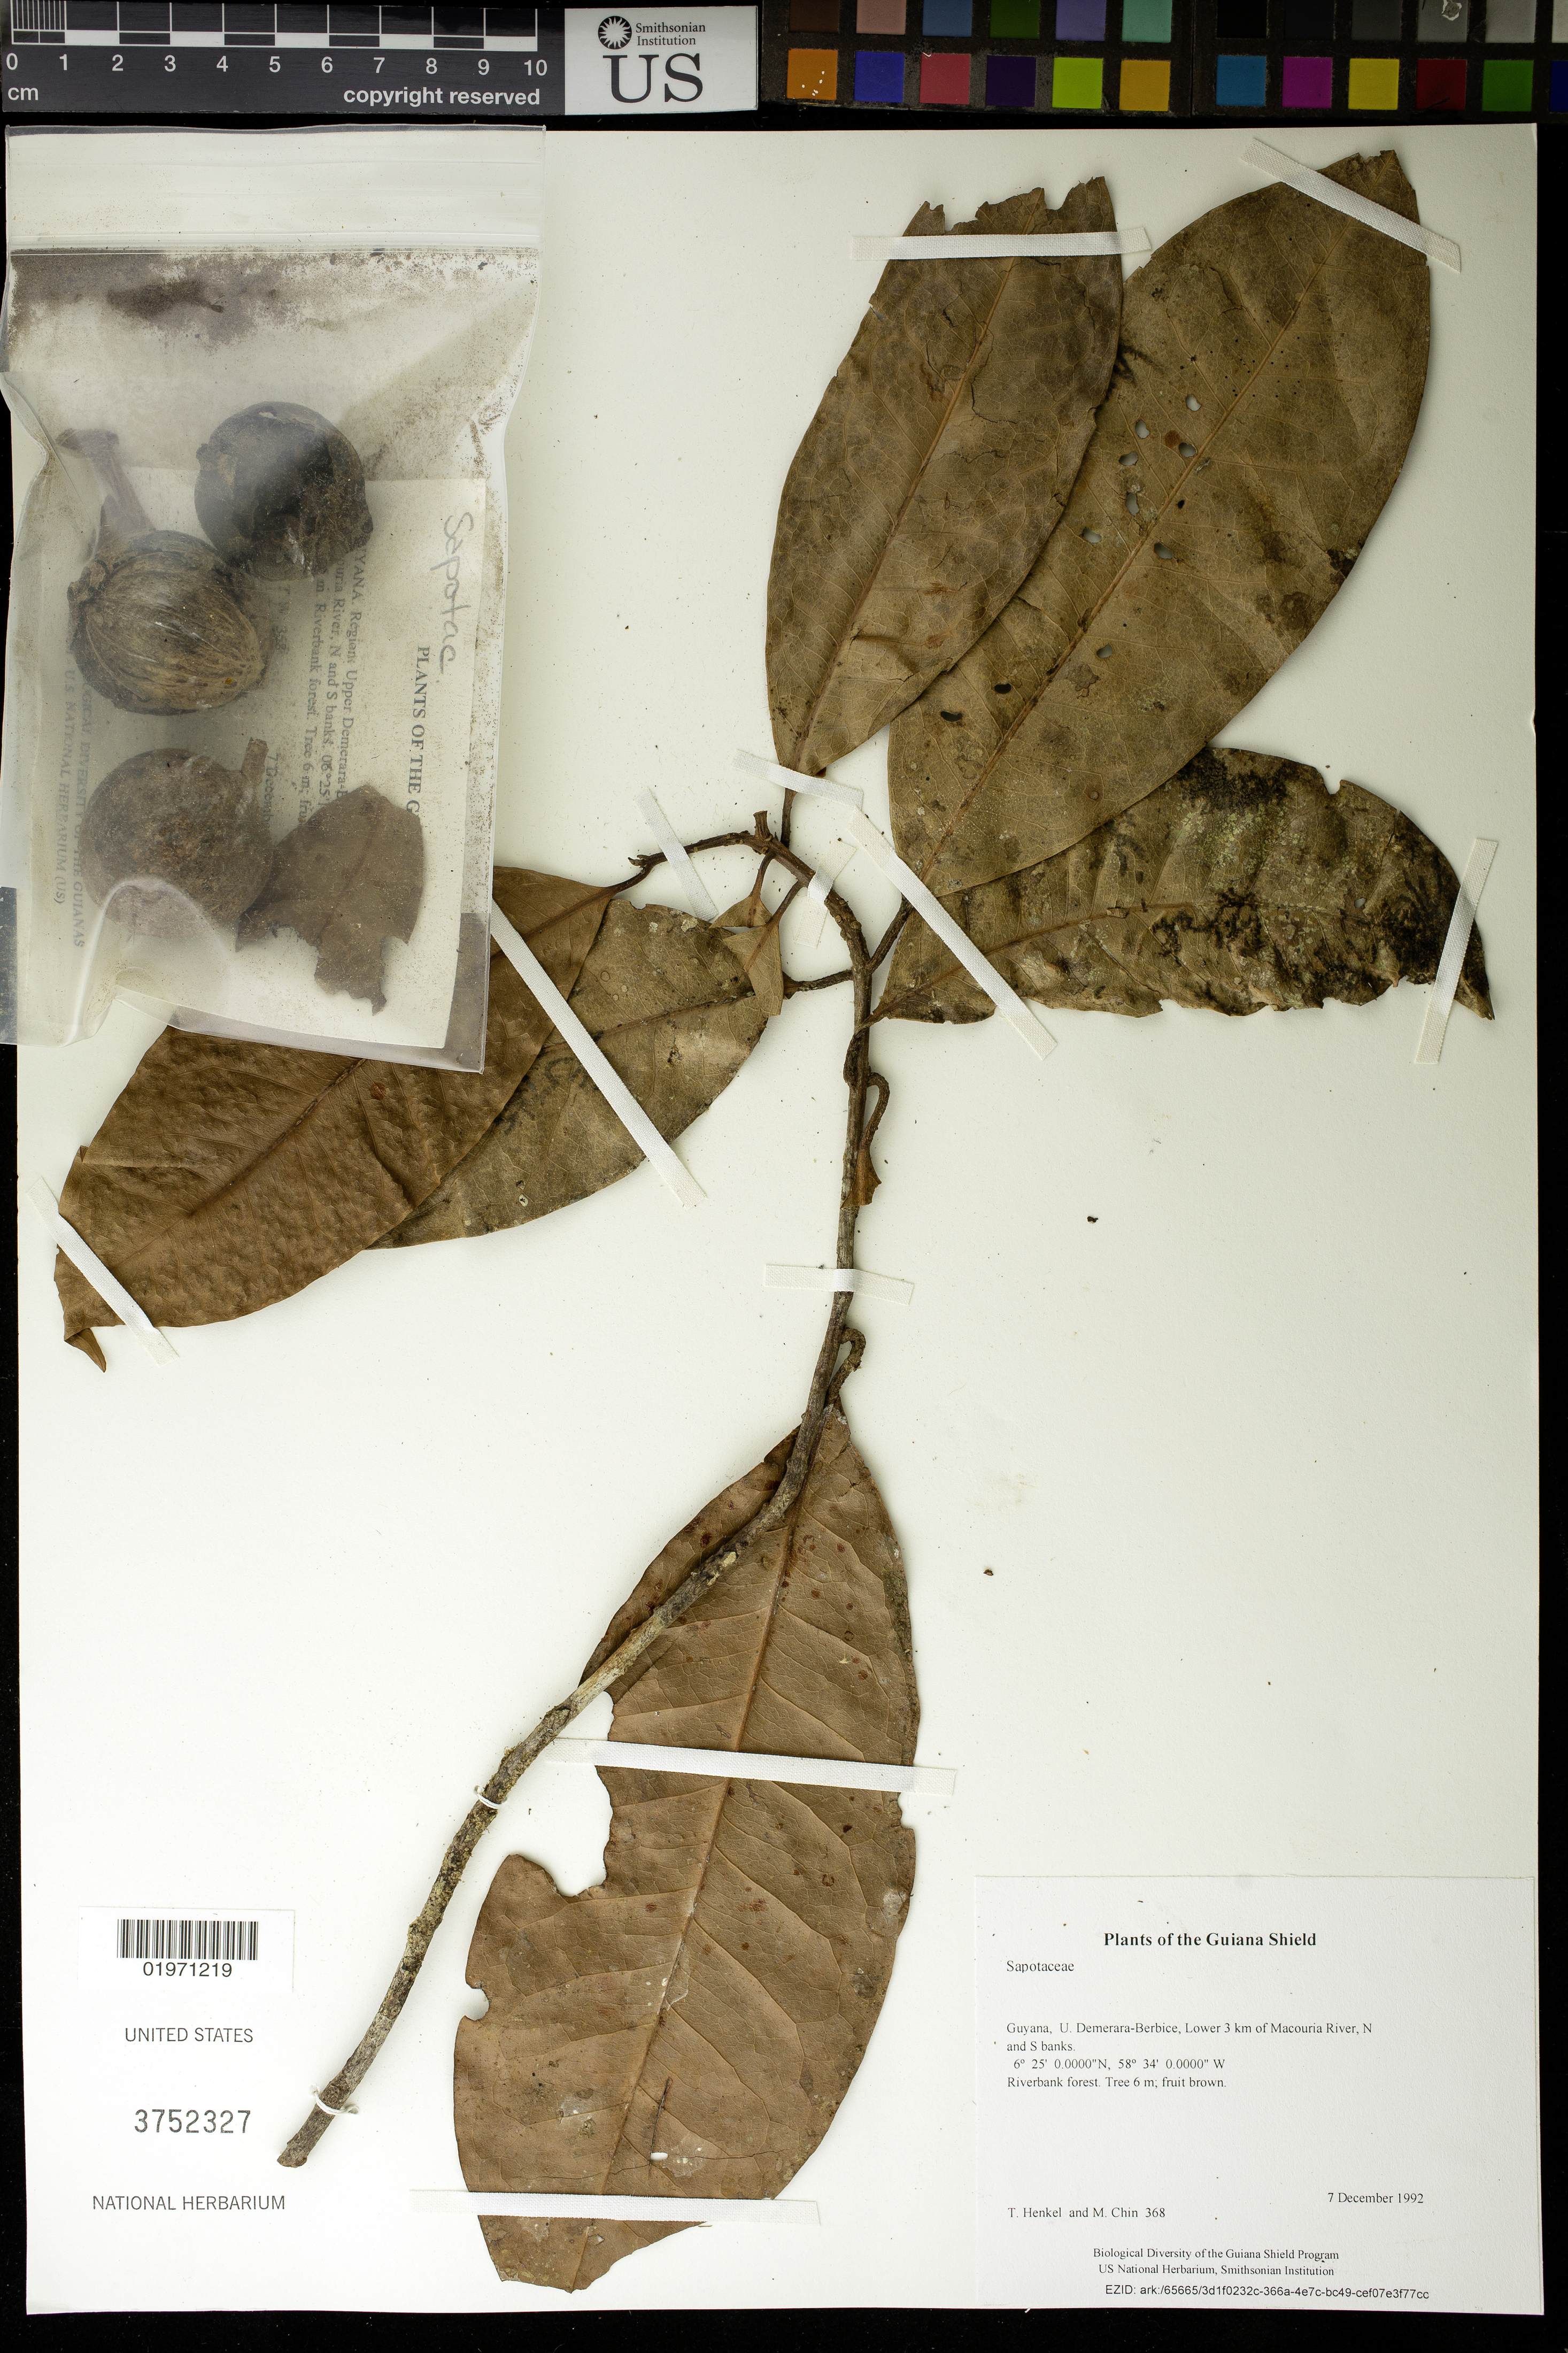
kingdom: Plantae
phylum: Tracheophyta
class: Magnoliopsida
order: Ericales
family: Sapotaceae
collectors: T. Henkel & M. Chin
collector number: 368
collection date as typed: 7 December 1992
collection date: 1992-12-07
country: Guyana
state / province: U. Demerara-Berbice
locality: Lower 3 km of Macouria River, N and S banks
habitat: Riverbank forest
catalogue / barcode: US 3752327